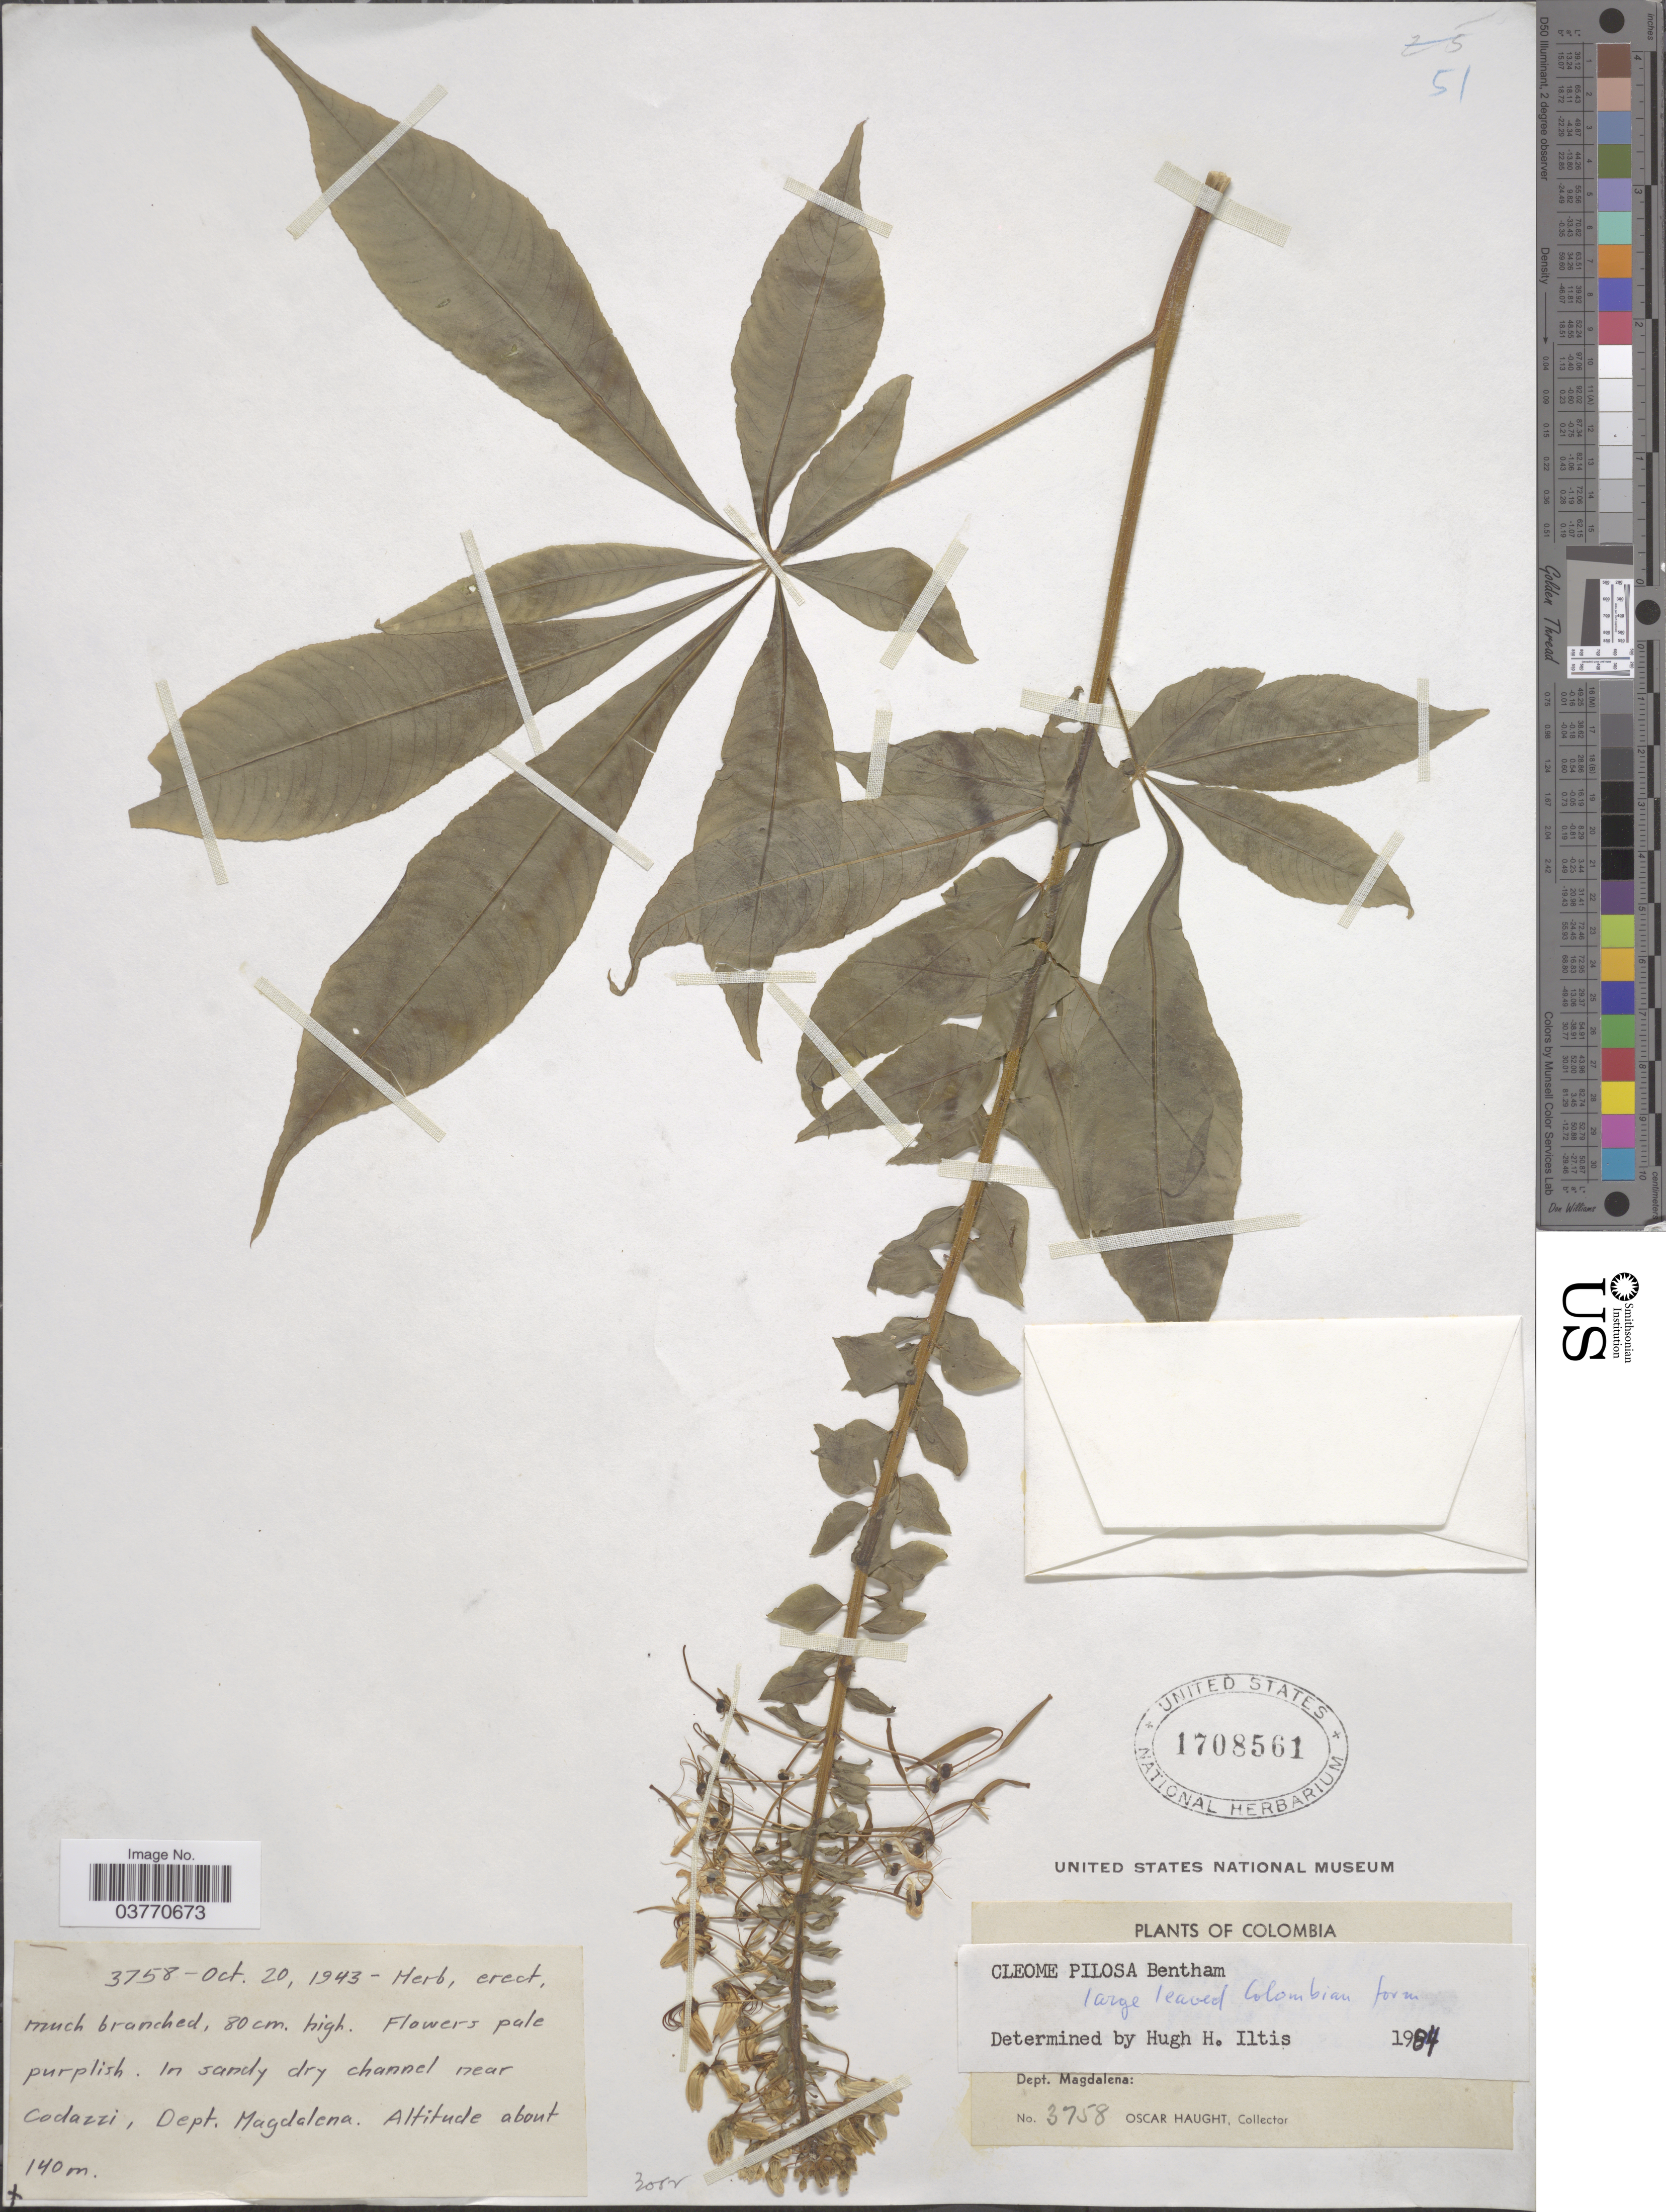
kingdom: Plantae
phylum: Tracheophyta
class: Magnoliopsida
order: Brassicales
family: Cleomaceae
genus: Cochranella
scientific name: Cochranella pilosa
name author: (Benth.) E.M. McGinty & Roalson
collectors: O. L. Haught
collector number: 3758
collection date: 1943-10-20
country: Colombia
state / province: Magdalena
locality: In sandy dry channel near Codazzi, Dept. Magdalena.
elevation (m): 140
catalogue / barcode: US 1708561